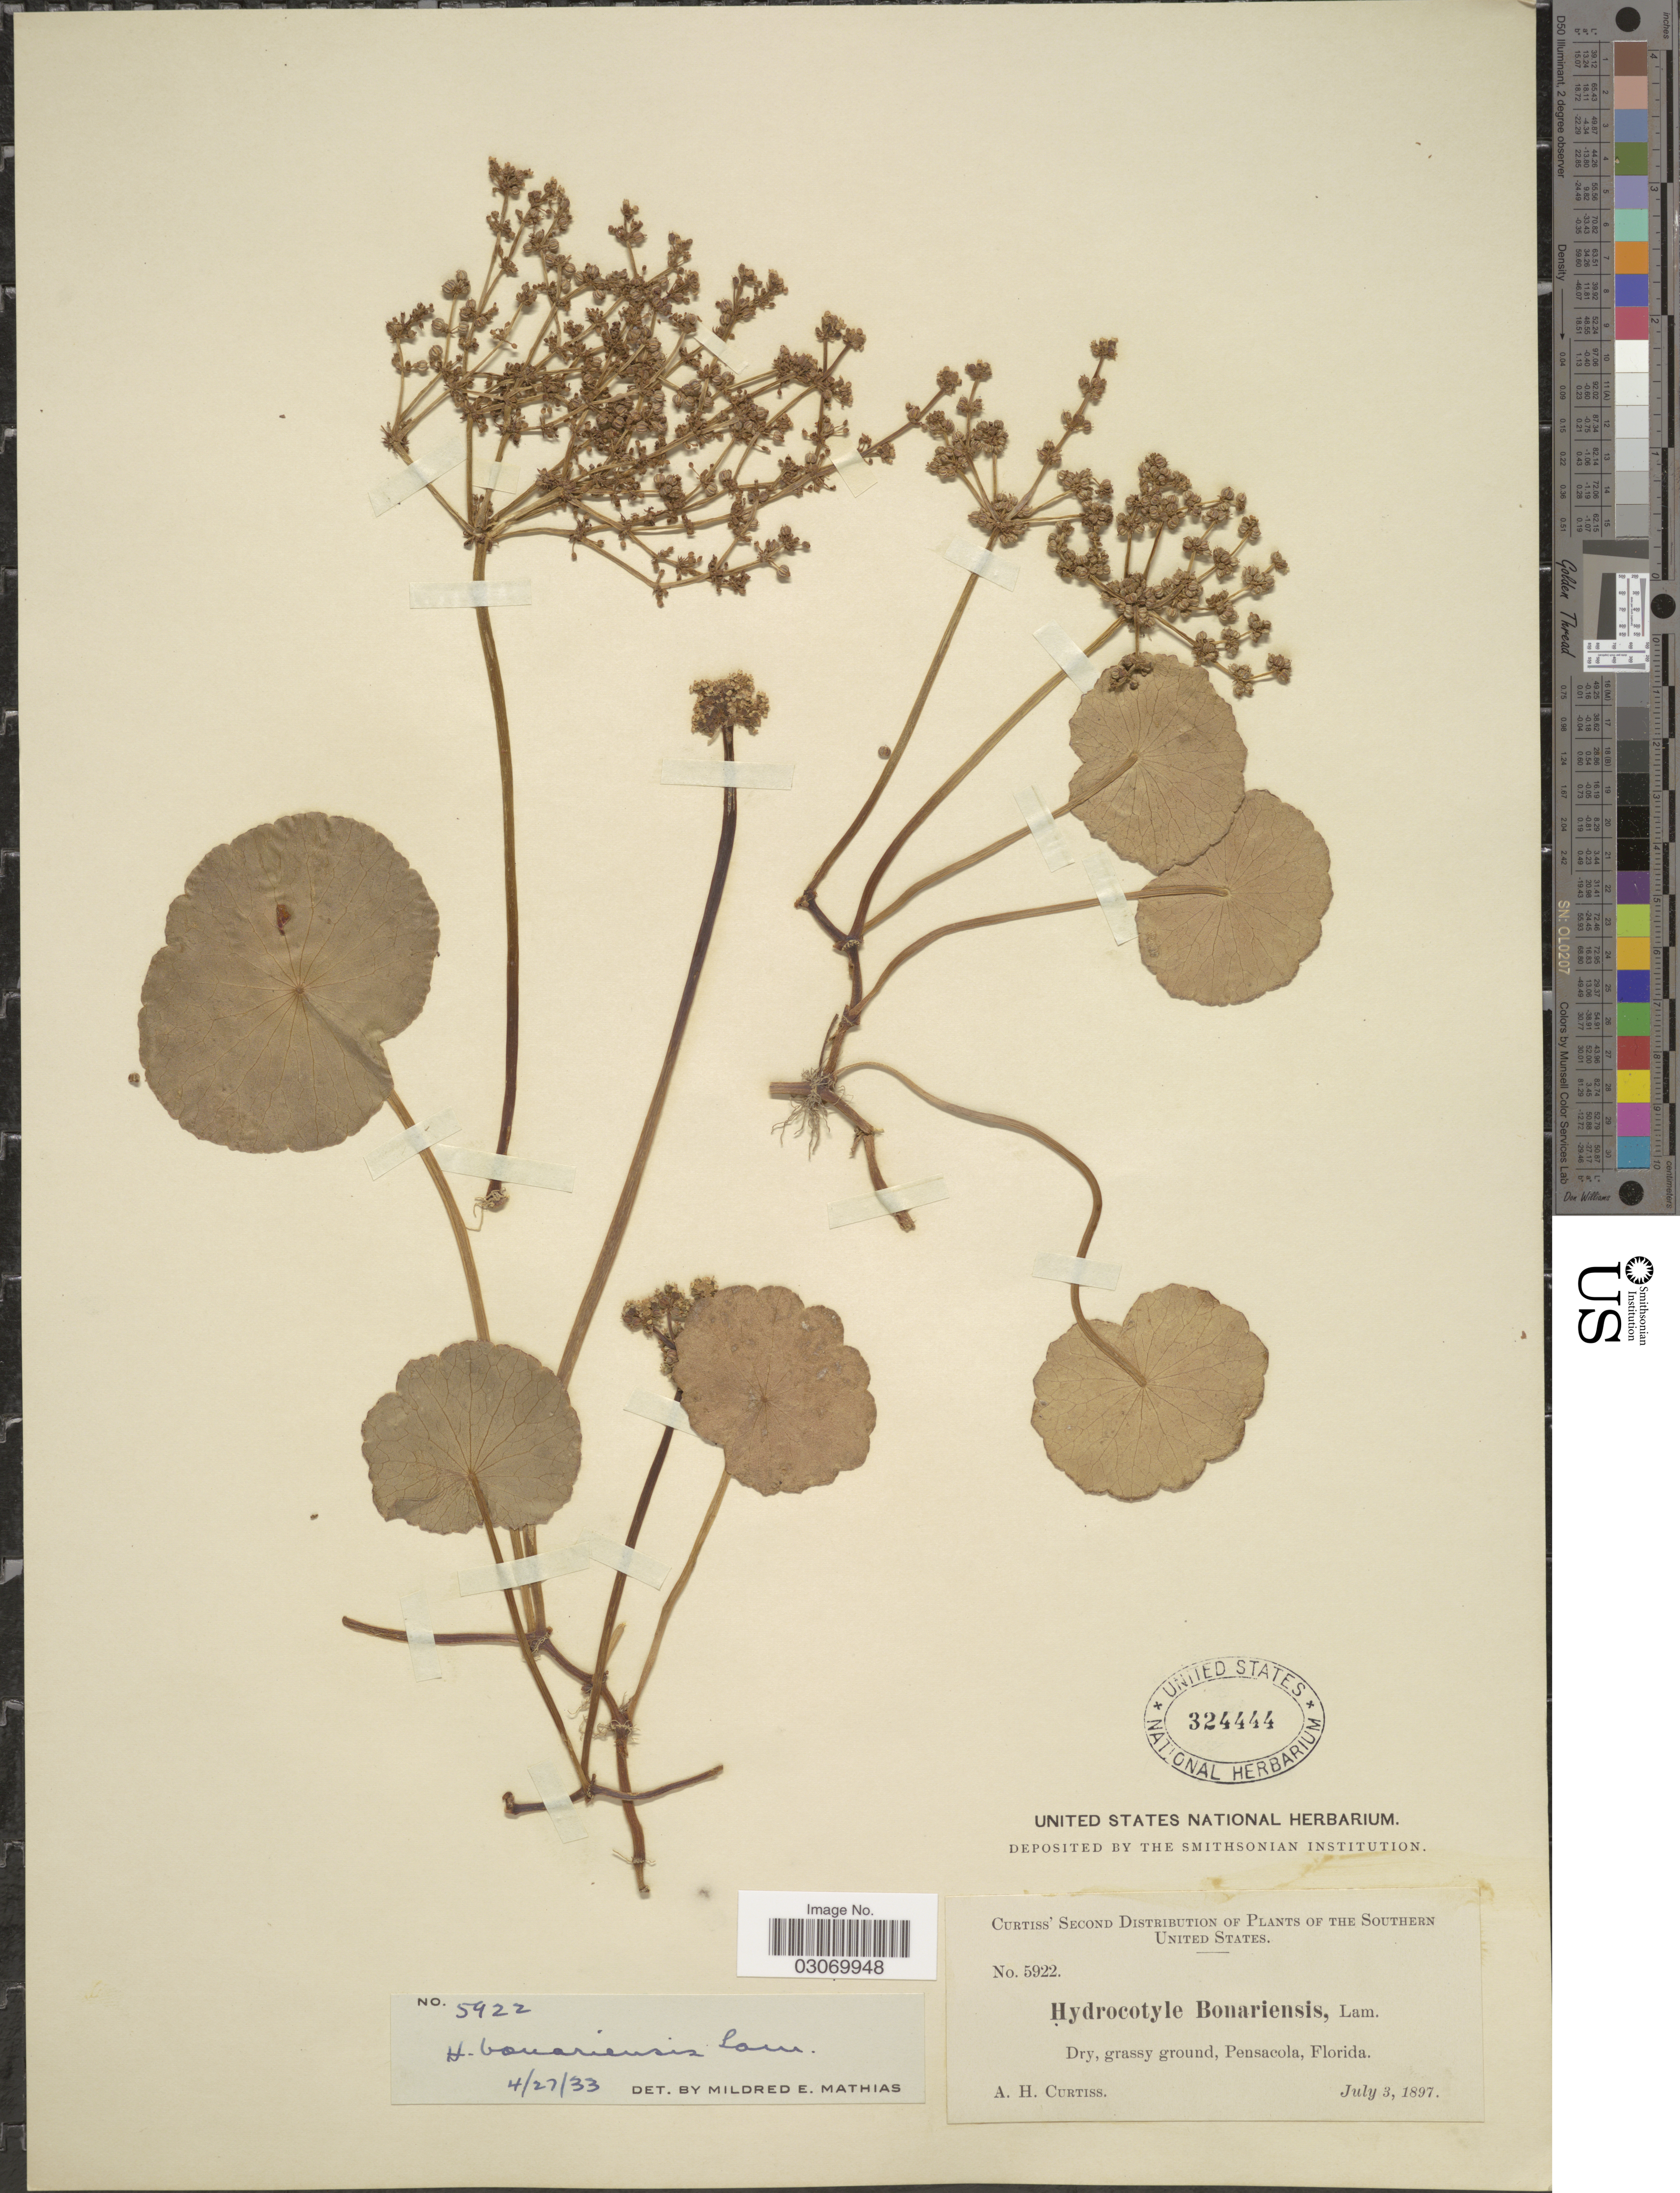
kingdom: Plantae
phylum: Tracheophyta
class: Magnoliopsida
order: Apiales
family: Araliaceae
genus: Hydrocotyle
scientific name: Hydrocotyle bonariensis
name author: Lam.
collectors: A. H. Curtiss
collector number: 5922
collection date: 1897-07-03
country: United States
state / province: Florida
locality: The Southern United States, Dry, grassy ground, Pensacola.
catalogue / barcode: US 324444